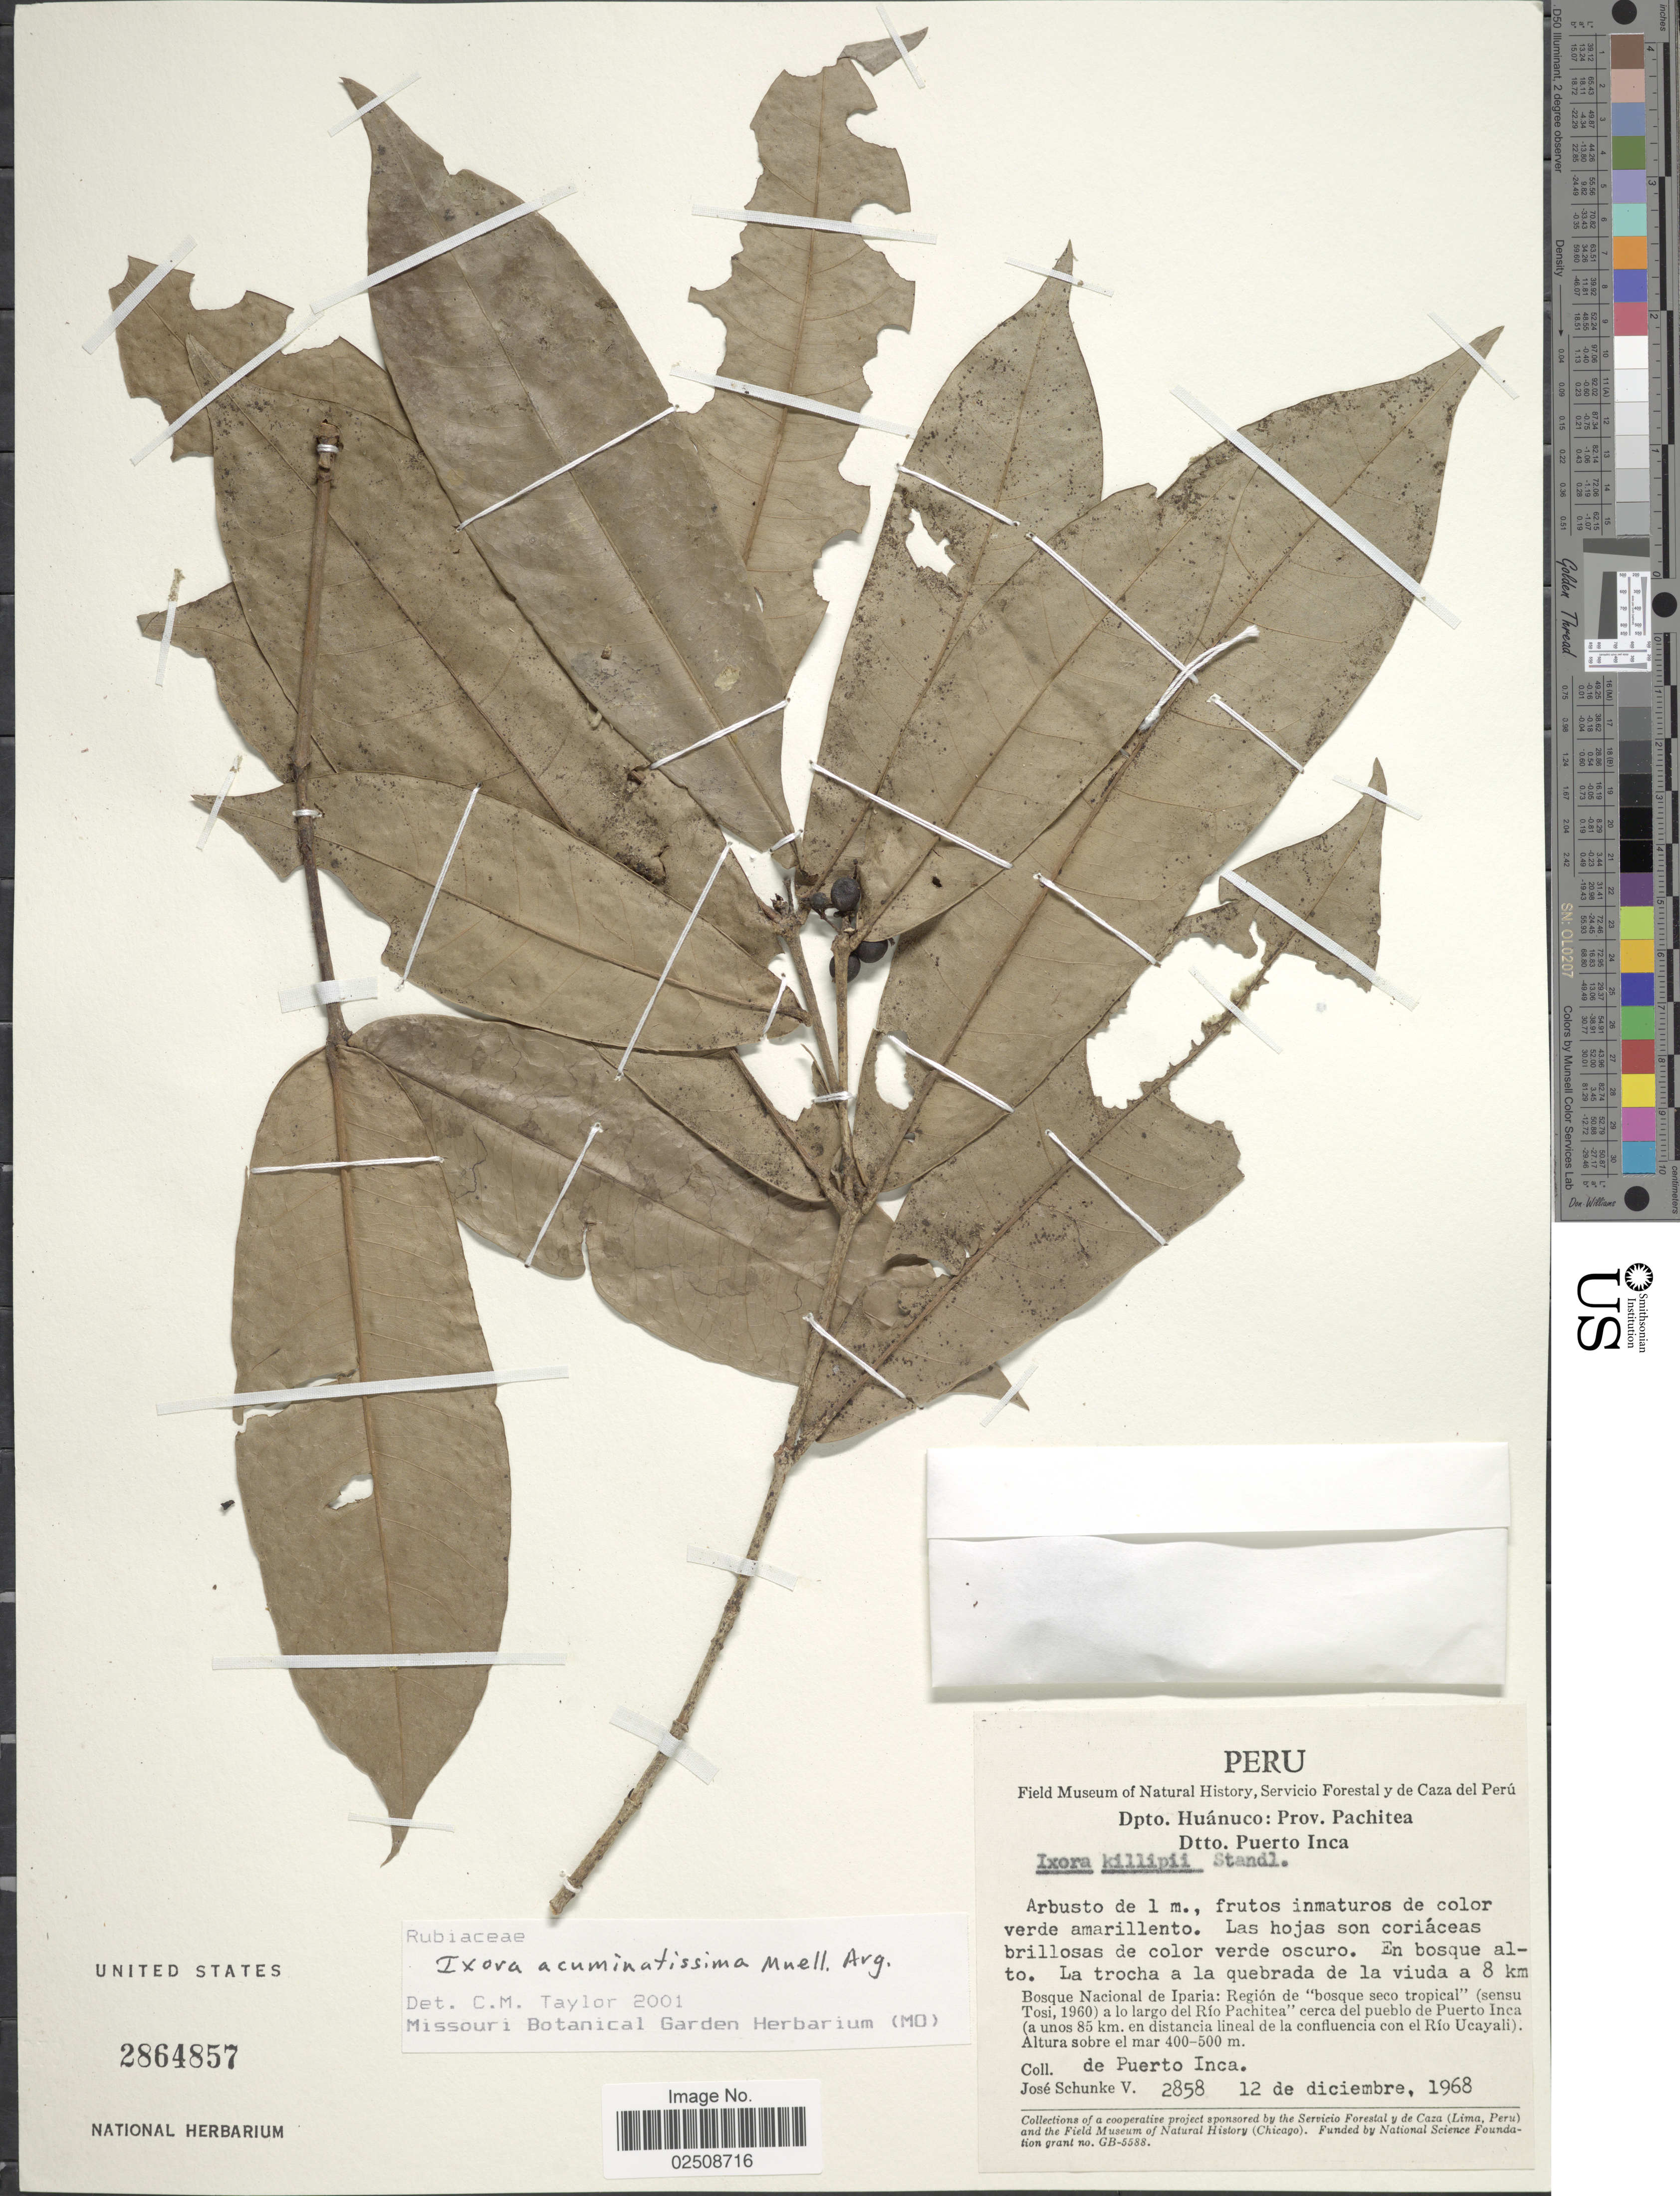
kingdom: Plantae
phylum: Tracheophyta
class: Magnoliopsida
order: Gentianales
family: Rubiaceae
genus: Ixora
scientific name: Ixora acuminatissima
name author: Müll. Arg.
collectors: J. Schunke Vigo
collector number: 2858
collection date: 1968-12-12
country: Peru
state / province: Huánuco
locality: Dpto. Huanuco: Prov. Pachitea. Dtto. Puerto Inca. En bosque alto. La trocha a la quebrada de la viuda a 8 km de Puerto Inca. Bosque Nacional de Iparia: Region de bosque seco tropical a lo largo del Rio Pachitea cerca del pueblo de Puerto Inca (a unos 85 km. en distancia lineal de la confluencia el Rio Ucayali)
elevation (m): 400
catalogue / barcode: US 2864857